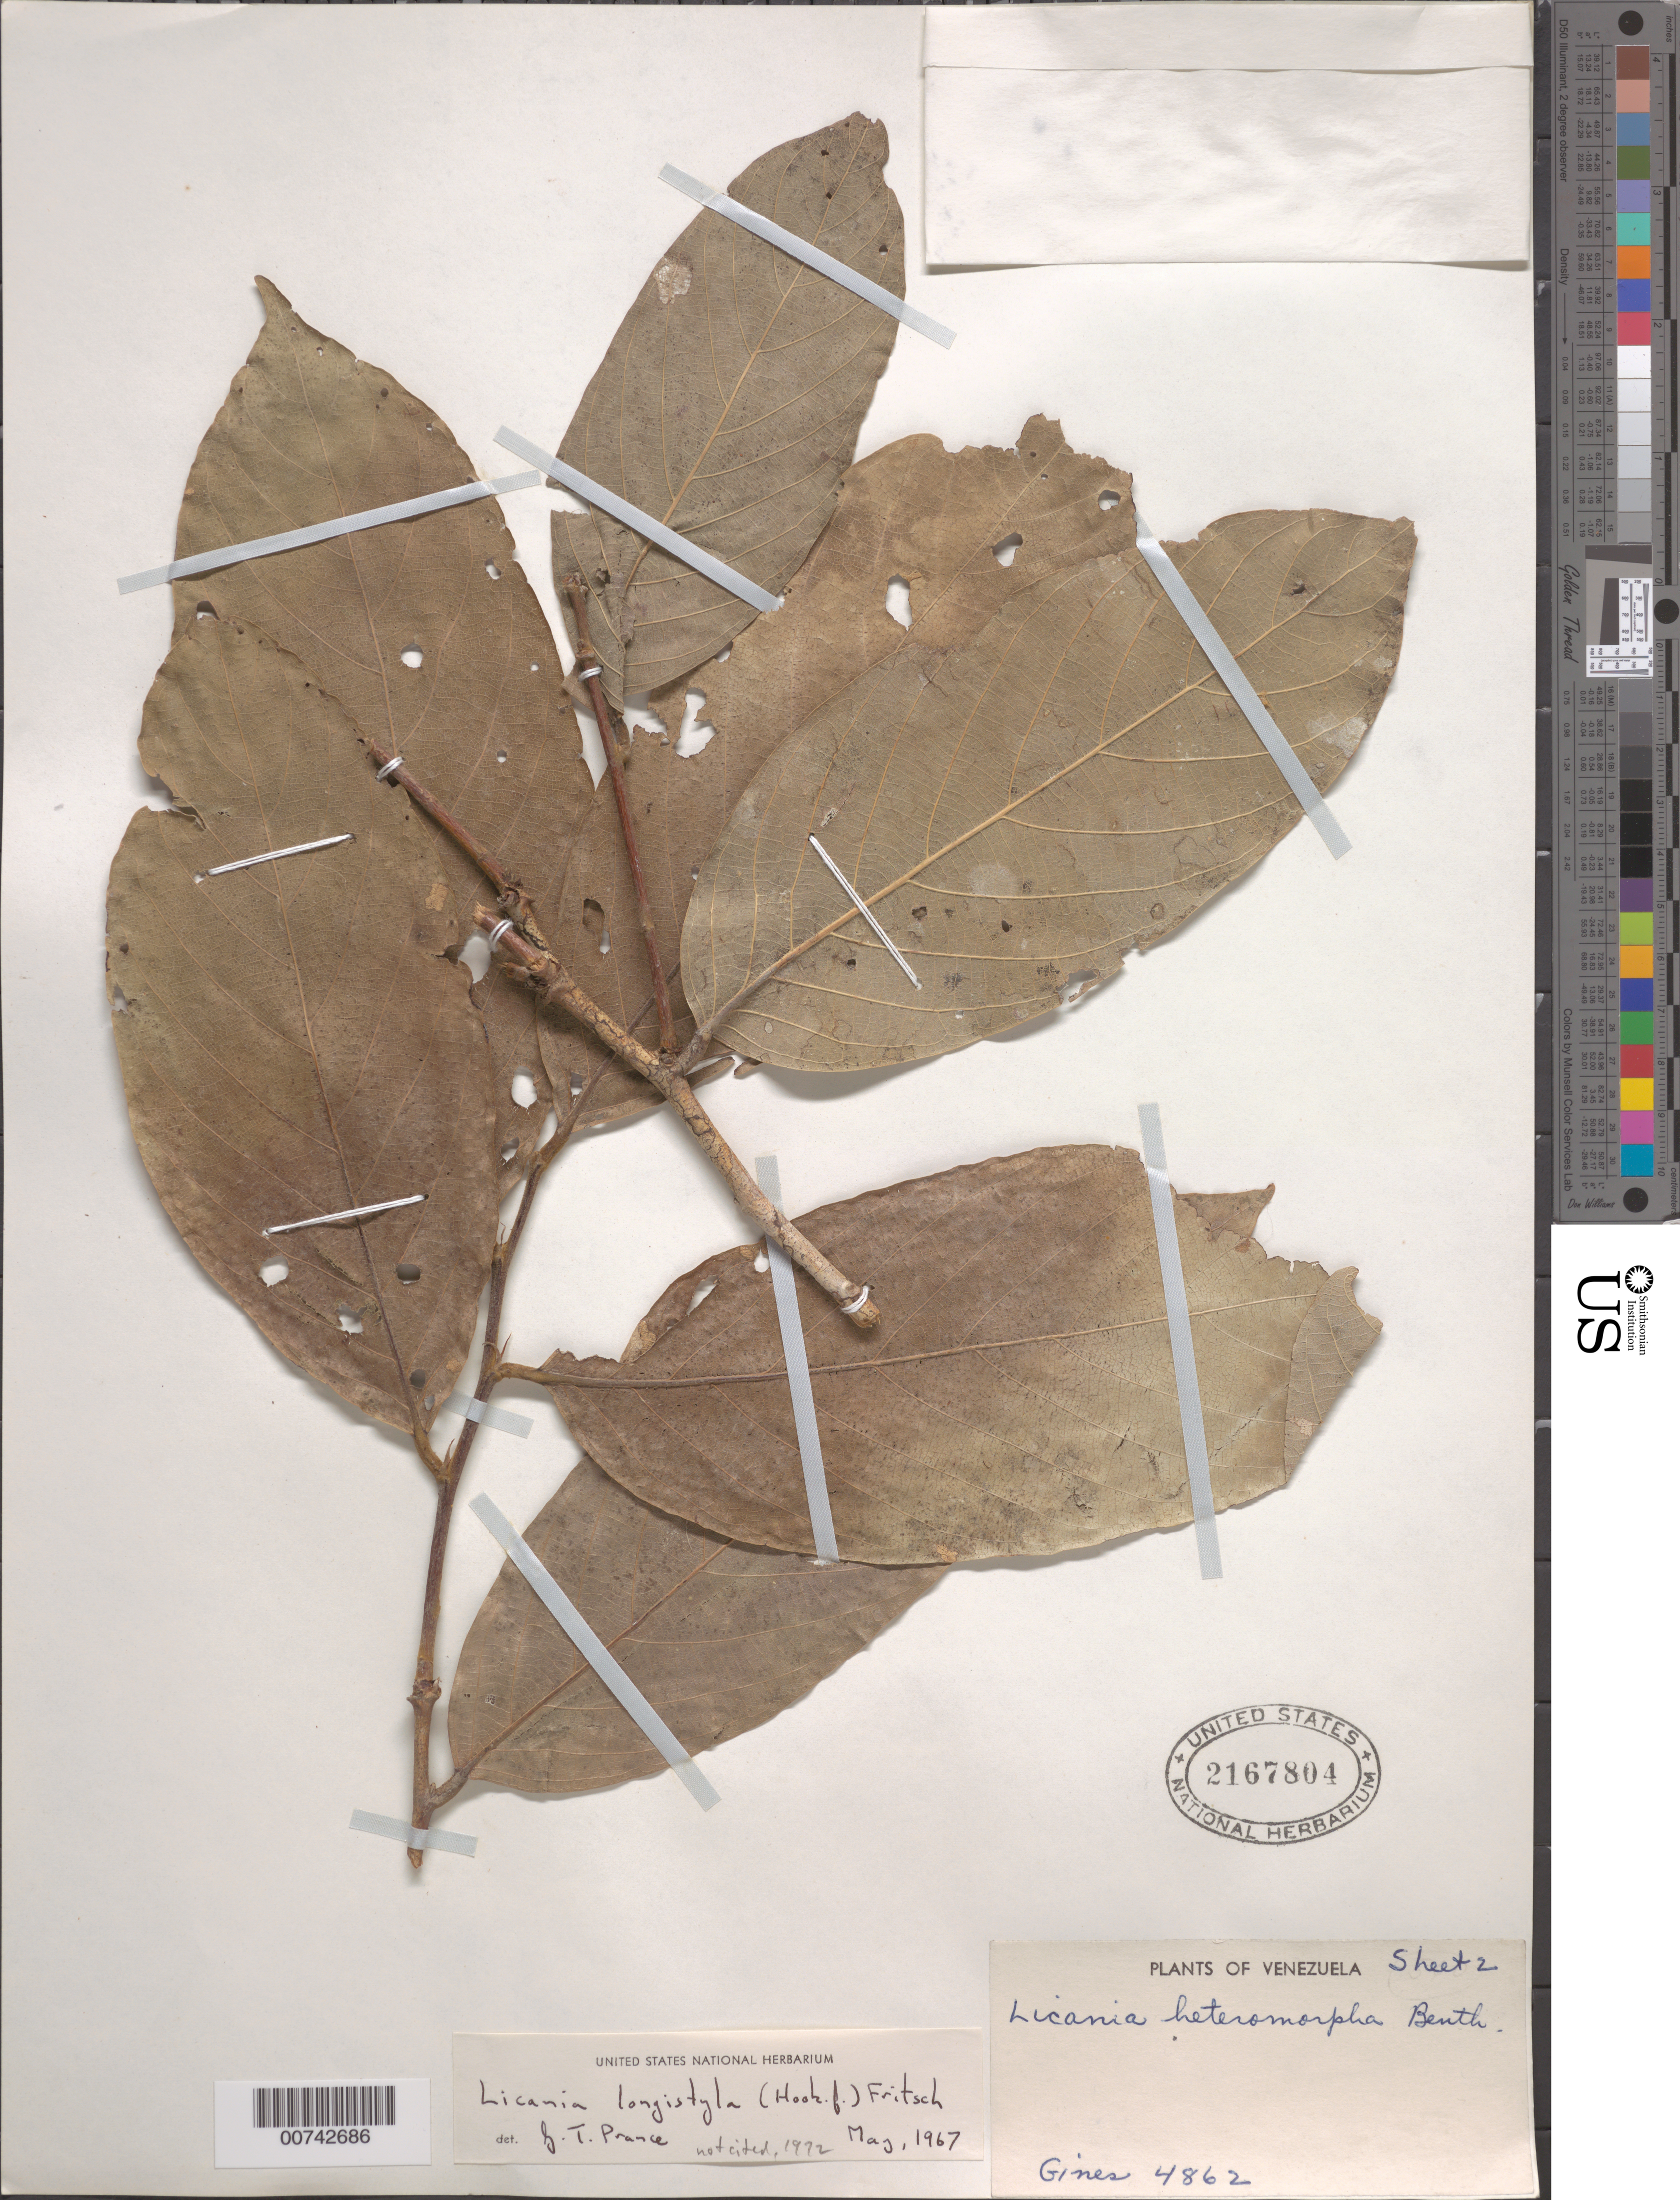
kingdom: Plantae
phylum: Tracheophyta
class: Magnoliopsida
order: Malpighiales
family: Chrysobalanaceae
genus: Leptobalanus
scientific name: Leptobalanus longistylus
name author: (Hook. f.) Sothers & Prance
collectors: Ginés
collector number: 4862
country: Venezuela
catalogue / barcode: US 2167804